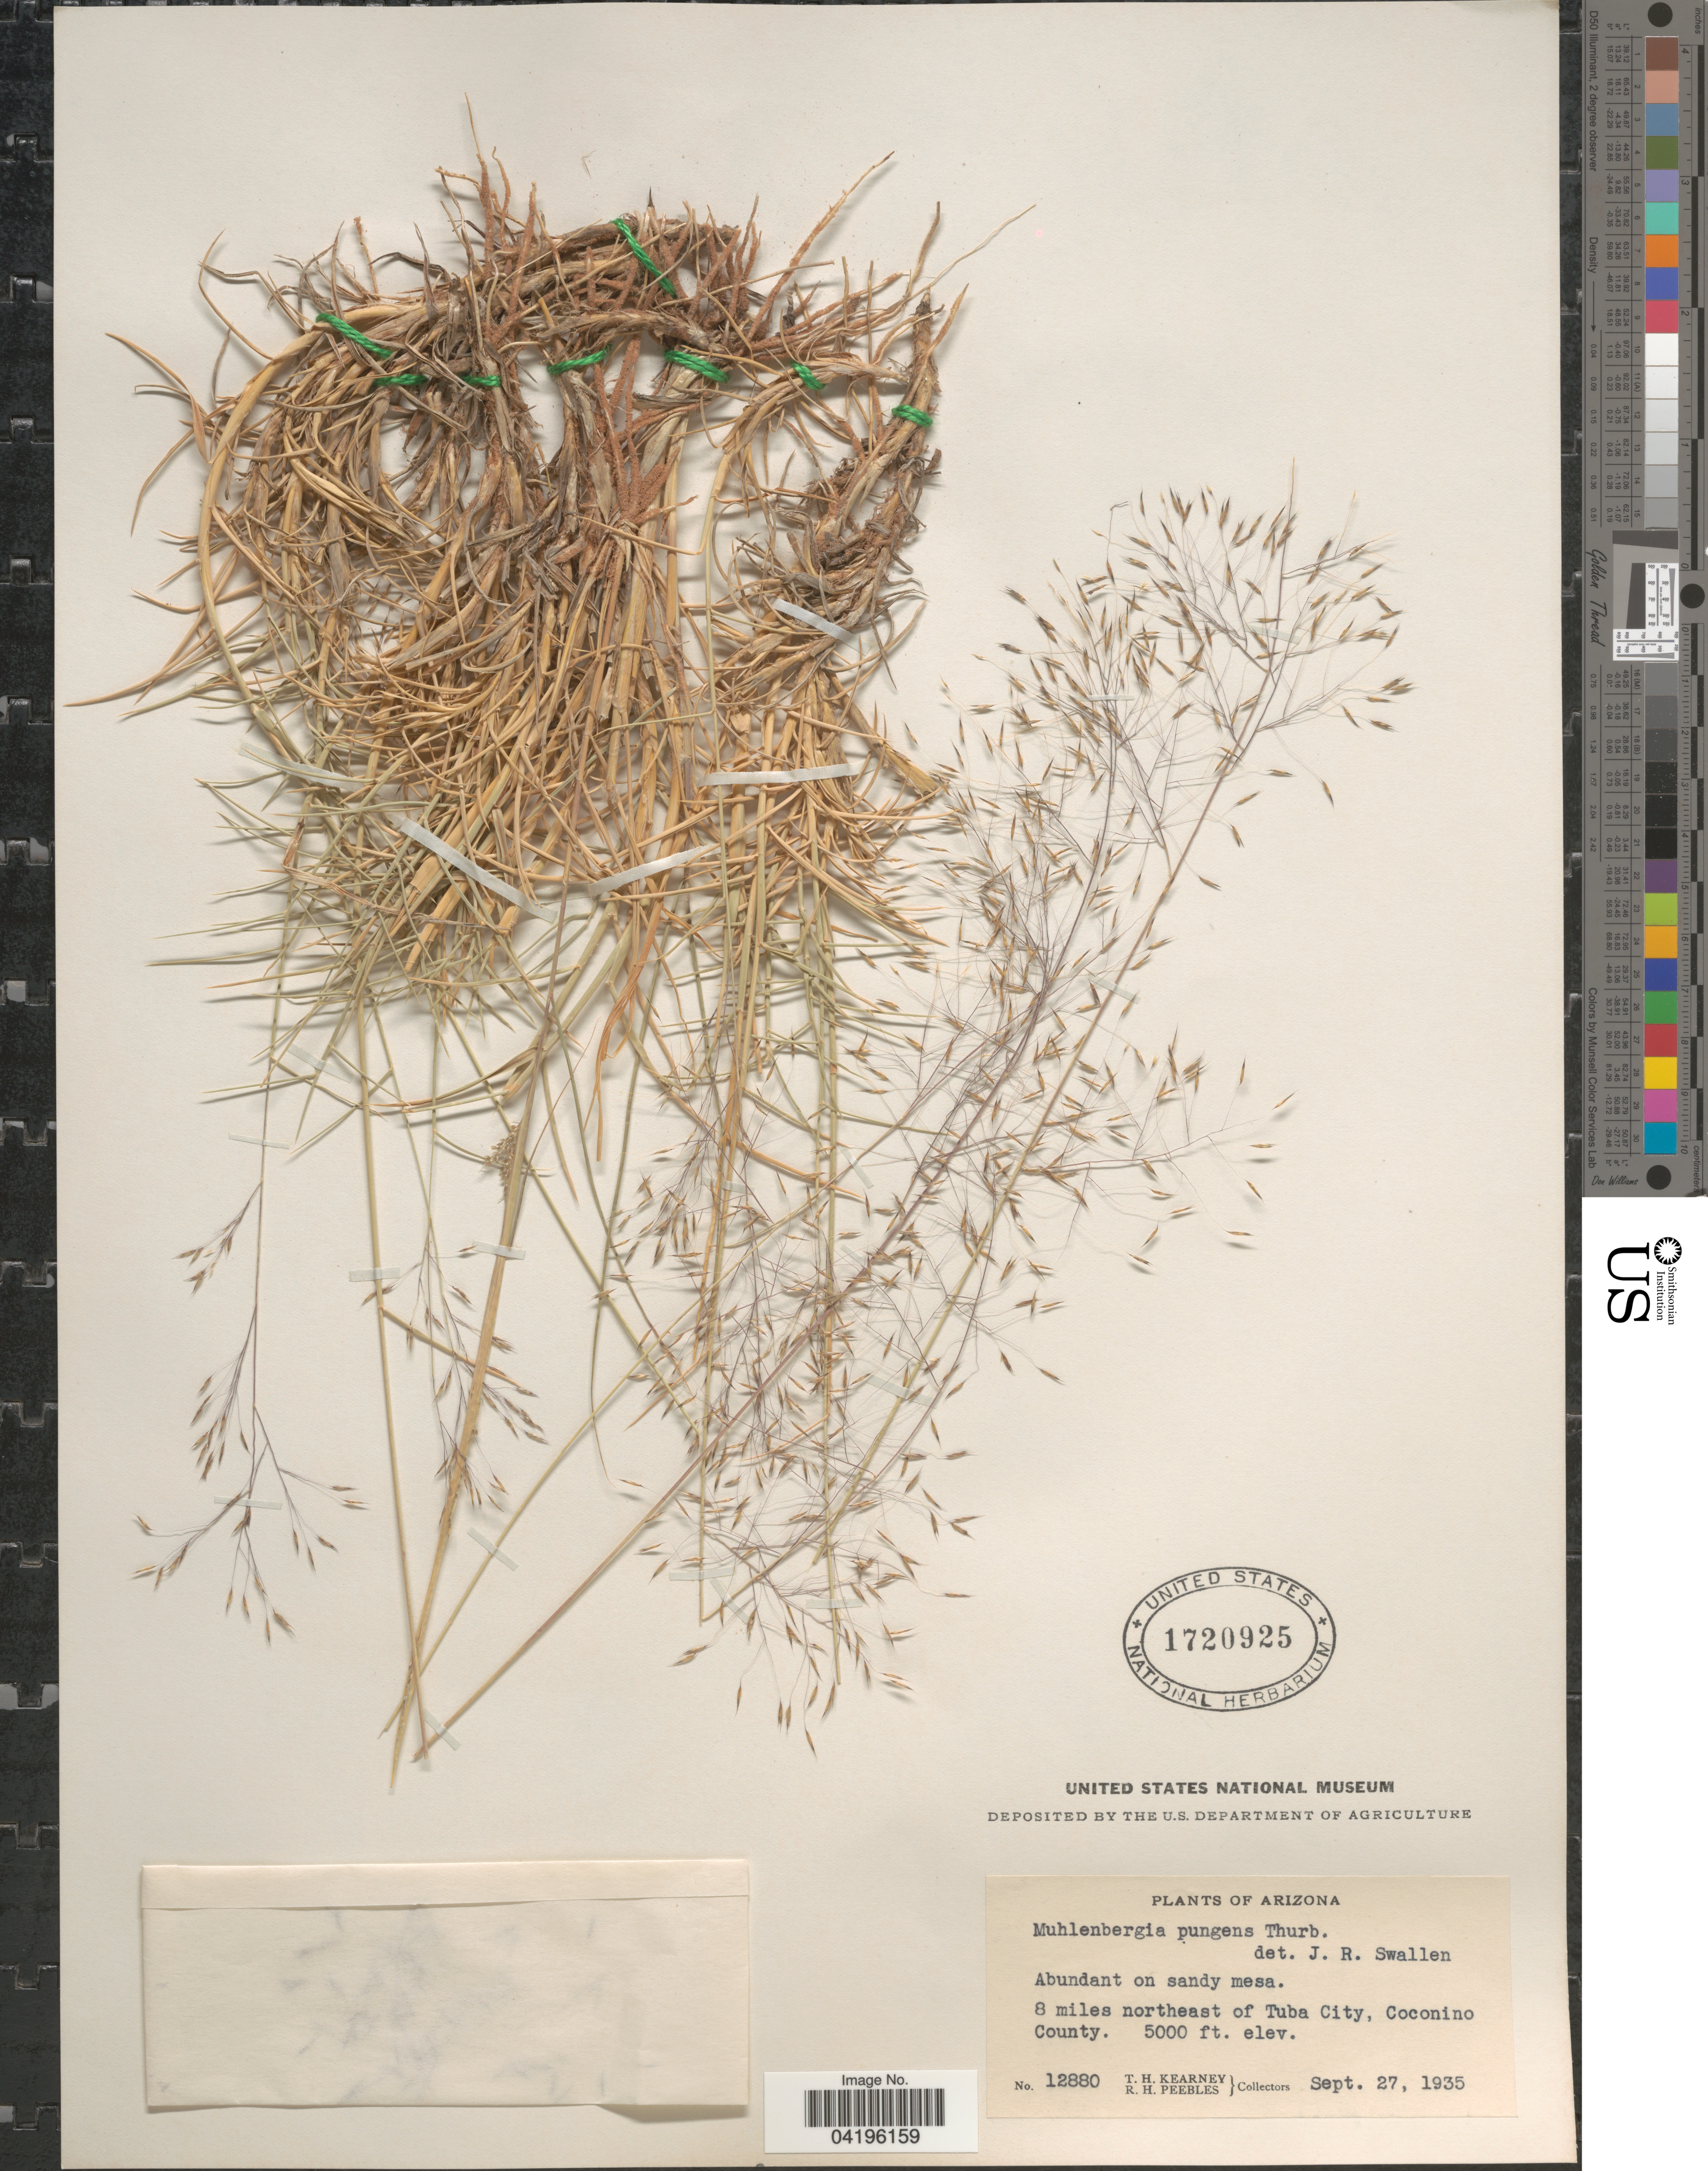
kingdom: Plantae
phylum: Tracheophyta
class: Liliopsida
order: Poales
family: Poaceae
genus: Muhlenbergia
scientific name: Muhlenbergia pungens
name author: Thurb. ex A. Gray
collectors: T. H. Kearney & R. H. Peebles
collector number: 12880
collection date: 1935-09-27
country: United States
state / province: Arizona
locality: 8 miles northeast of Tuba City, Coconino County.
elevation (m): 1524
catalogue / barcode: US 1720925